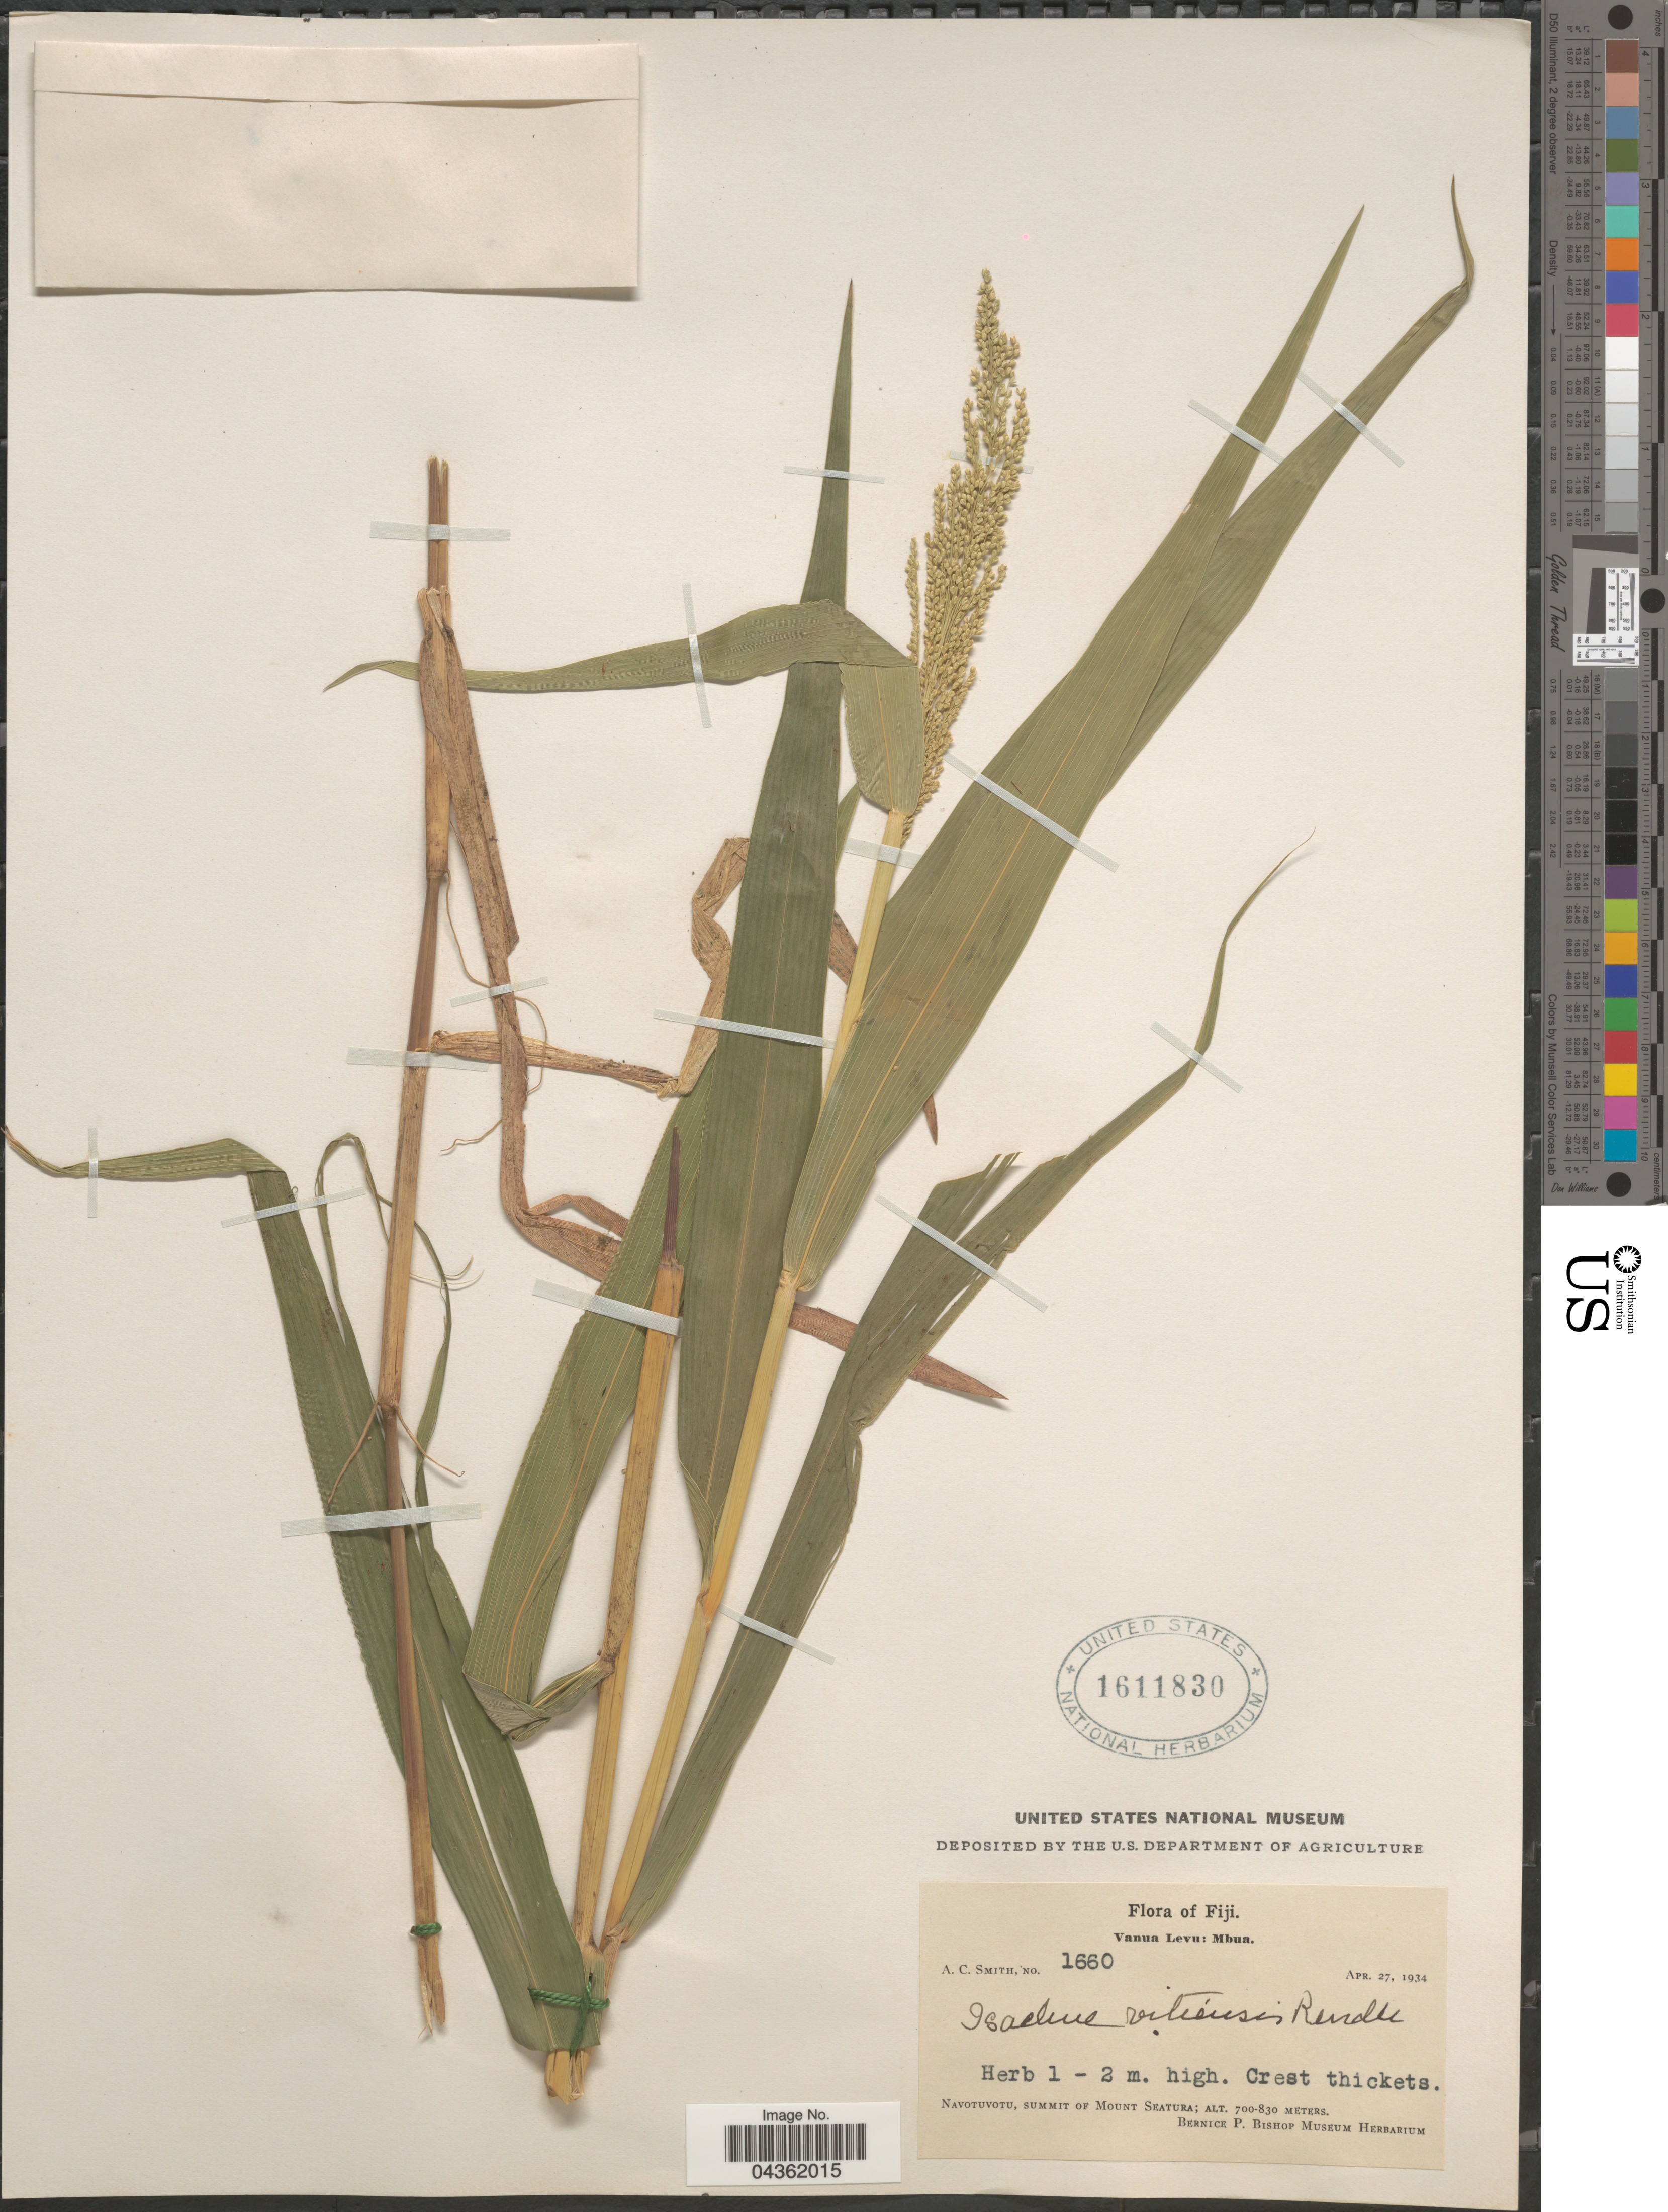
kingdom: Plantae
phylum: Tracheophyta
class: Liliopsida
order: Poales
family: Poaceae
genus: Isachne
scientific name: Isachne vitiensis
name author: Rendle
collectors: A. C. Smith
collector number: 1660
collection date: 1934-04-27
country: Fiji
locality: Vanua Levu: Mbua. Navotuvotu, summit of Mount Seatura.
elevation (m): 700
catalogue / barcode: US 1611830